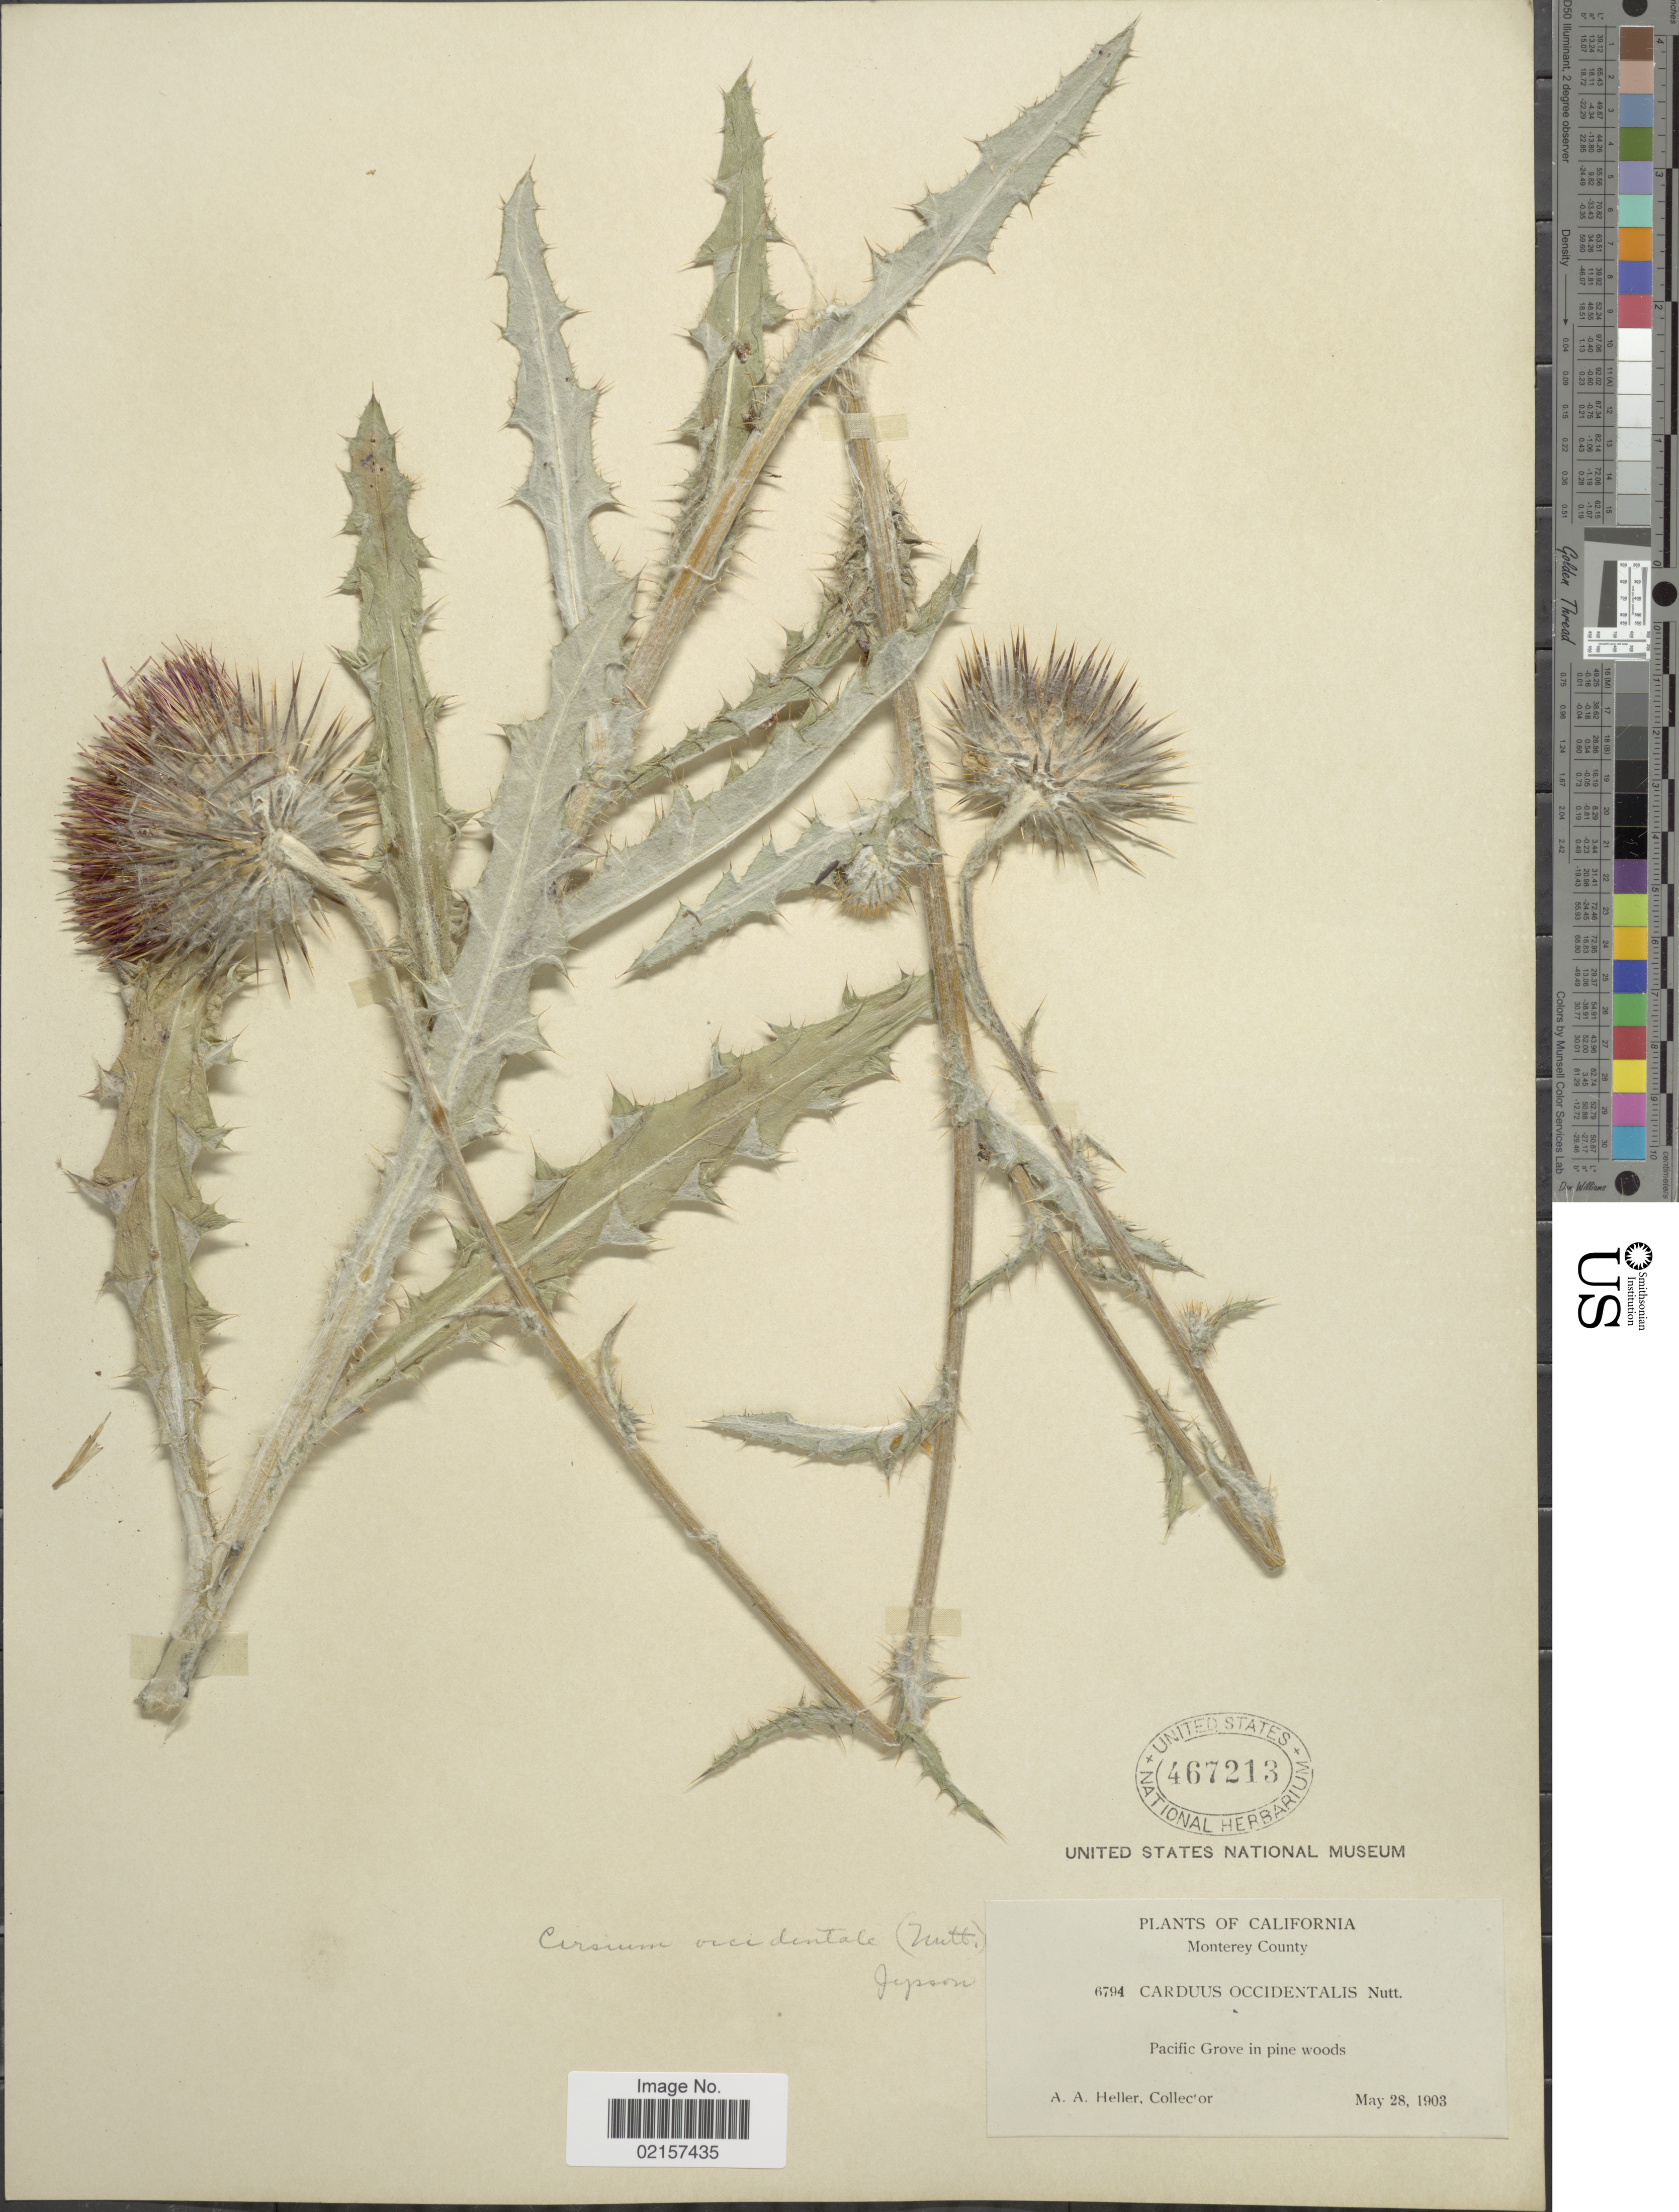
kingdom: Plantae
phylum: Tracheophyta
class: Magnoliopsida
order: Asterales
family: Asteraceae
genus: Cirsium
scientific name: Cirsium occidentale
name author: (Nutt.) Jeps.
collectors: A. A. Heller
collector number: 6794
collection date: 1903-05-28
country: United States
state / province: California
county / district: Monterey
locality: Monterey County, Pacific Grove in pine woods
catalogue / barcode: US 467213